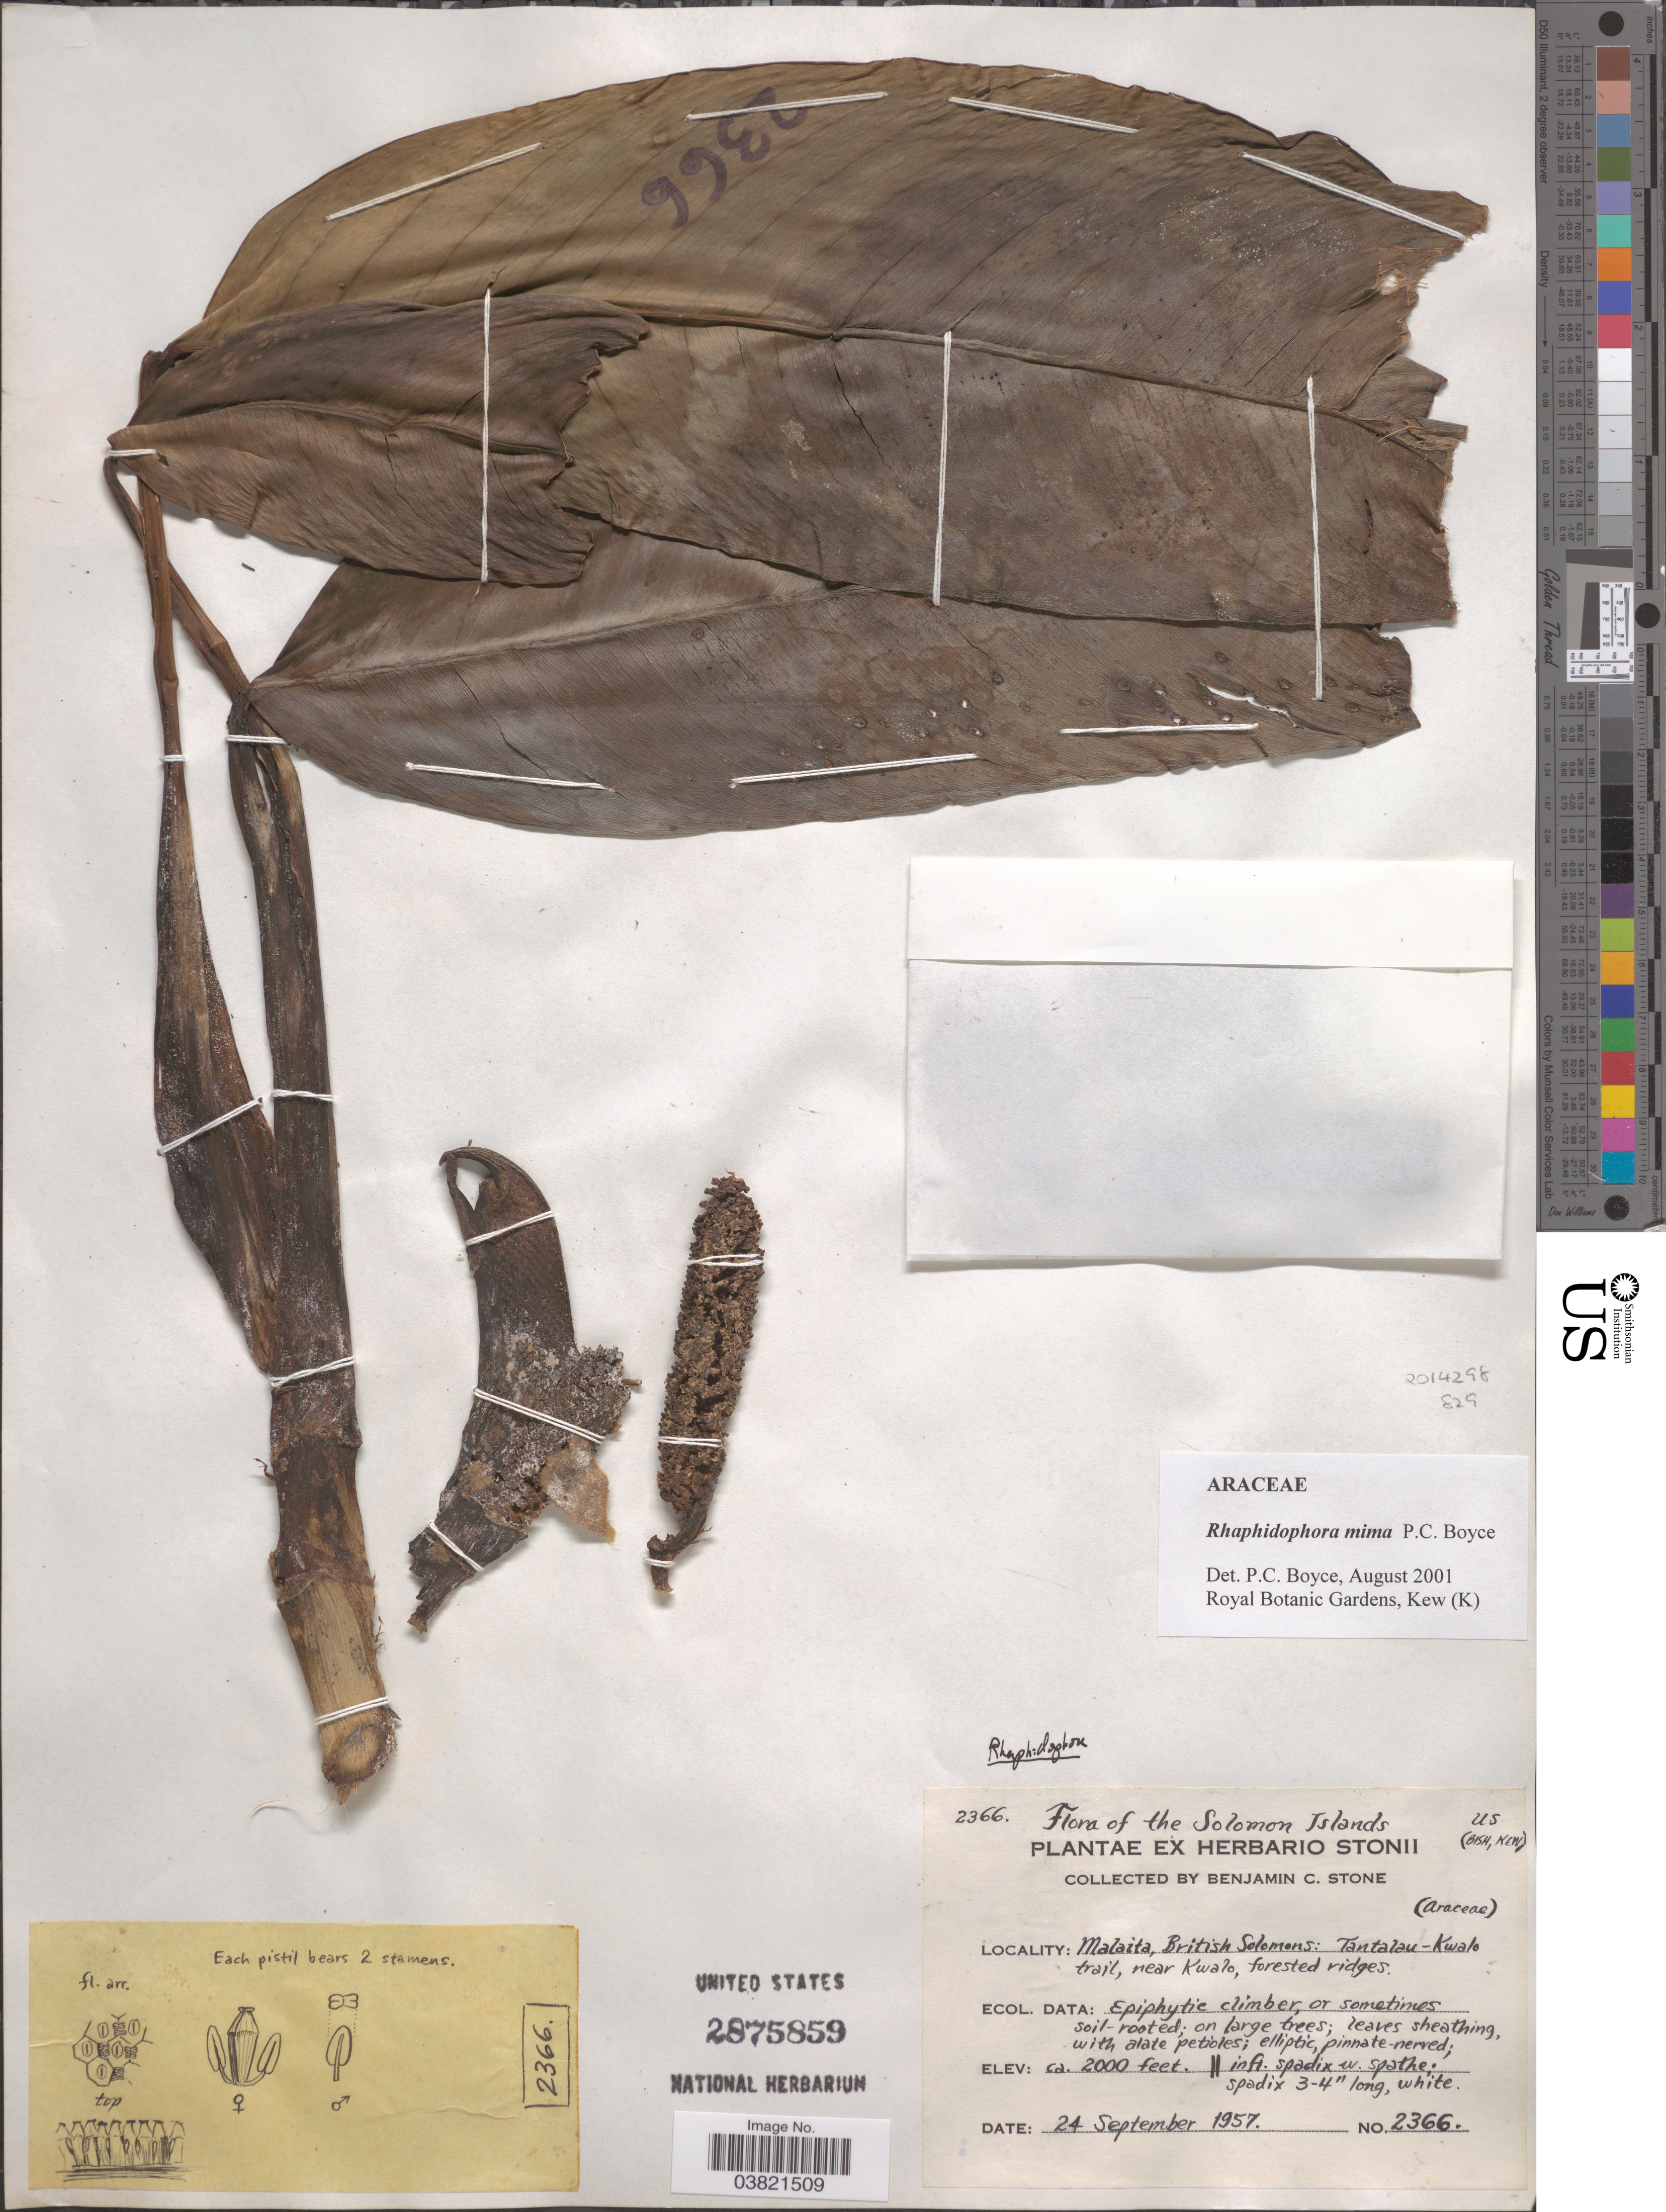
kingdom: Plantae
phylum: Tracheophyta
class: Liliopsida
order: Alismatales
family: Araceae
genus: Rhaphidophora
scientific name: Rhaphidophora mima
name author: P.C. Boyce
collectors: B. C. Stone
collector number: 2366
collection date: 1957-09-24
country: Solomon Islands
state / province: Solomon Islands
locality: Malaita, British Solomons: Tantalau- Kwalo trail, near Kwalo.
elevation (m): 610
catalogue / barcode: US 2875859